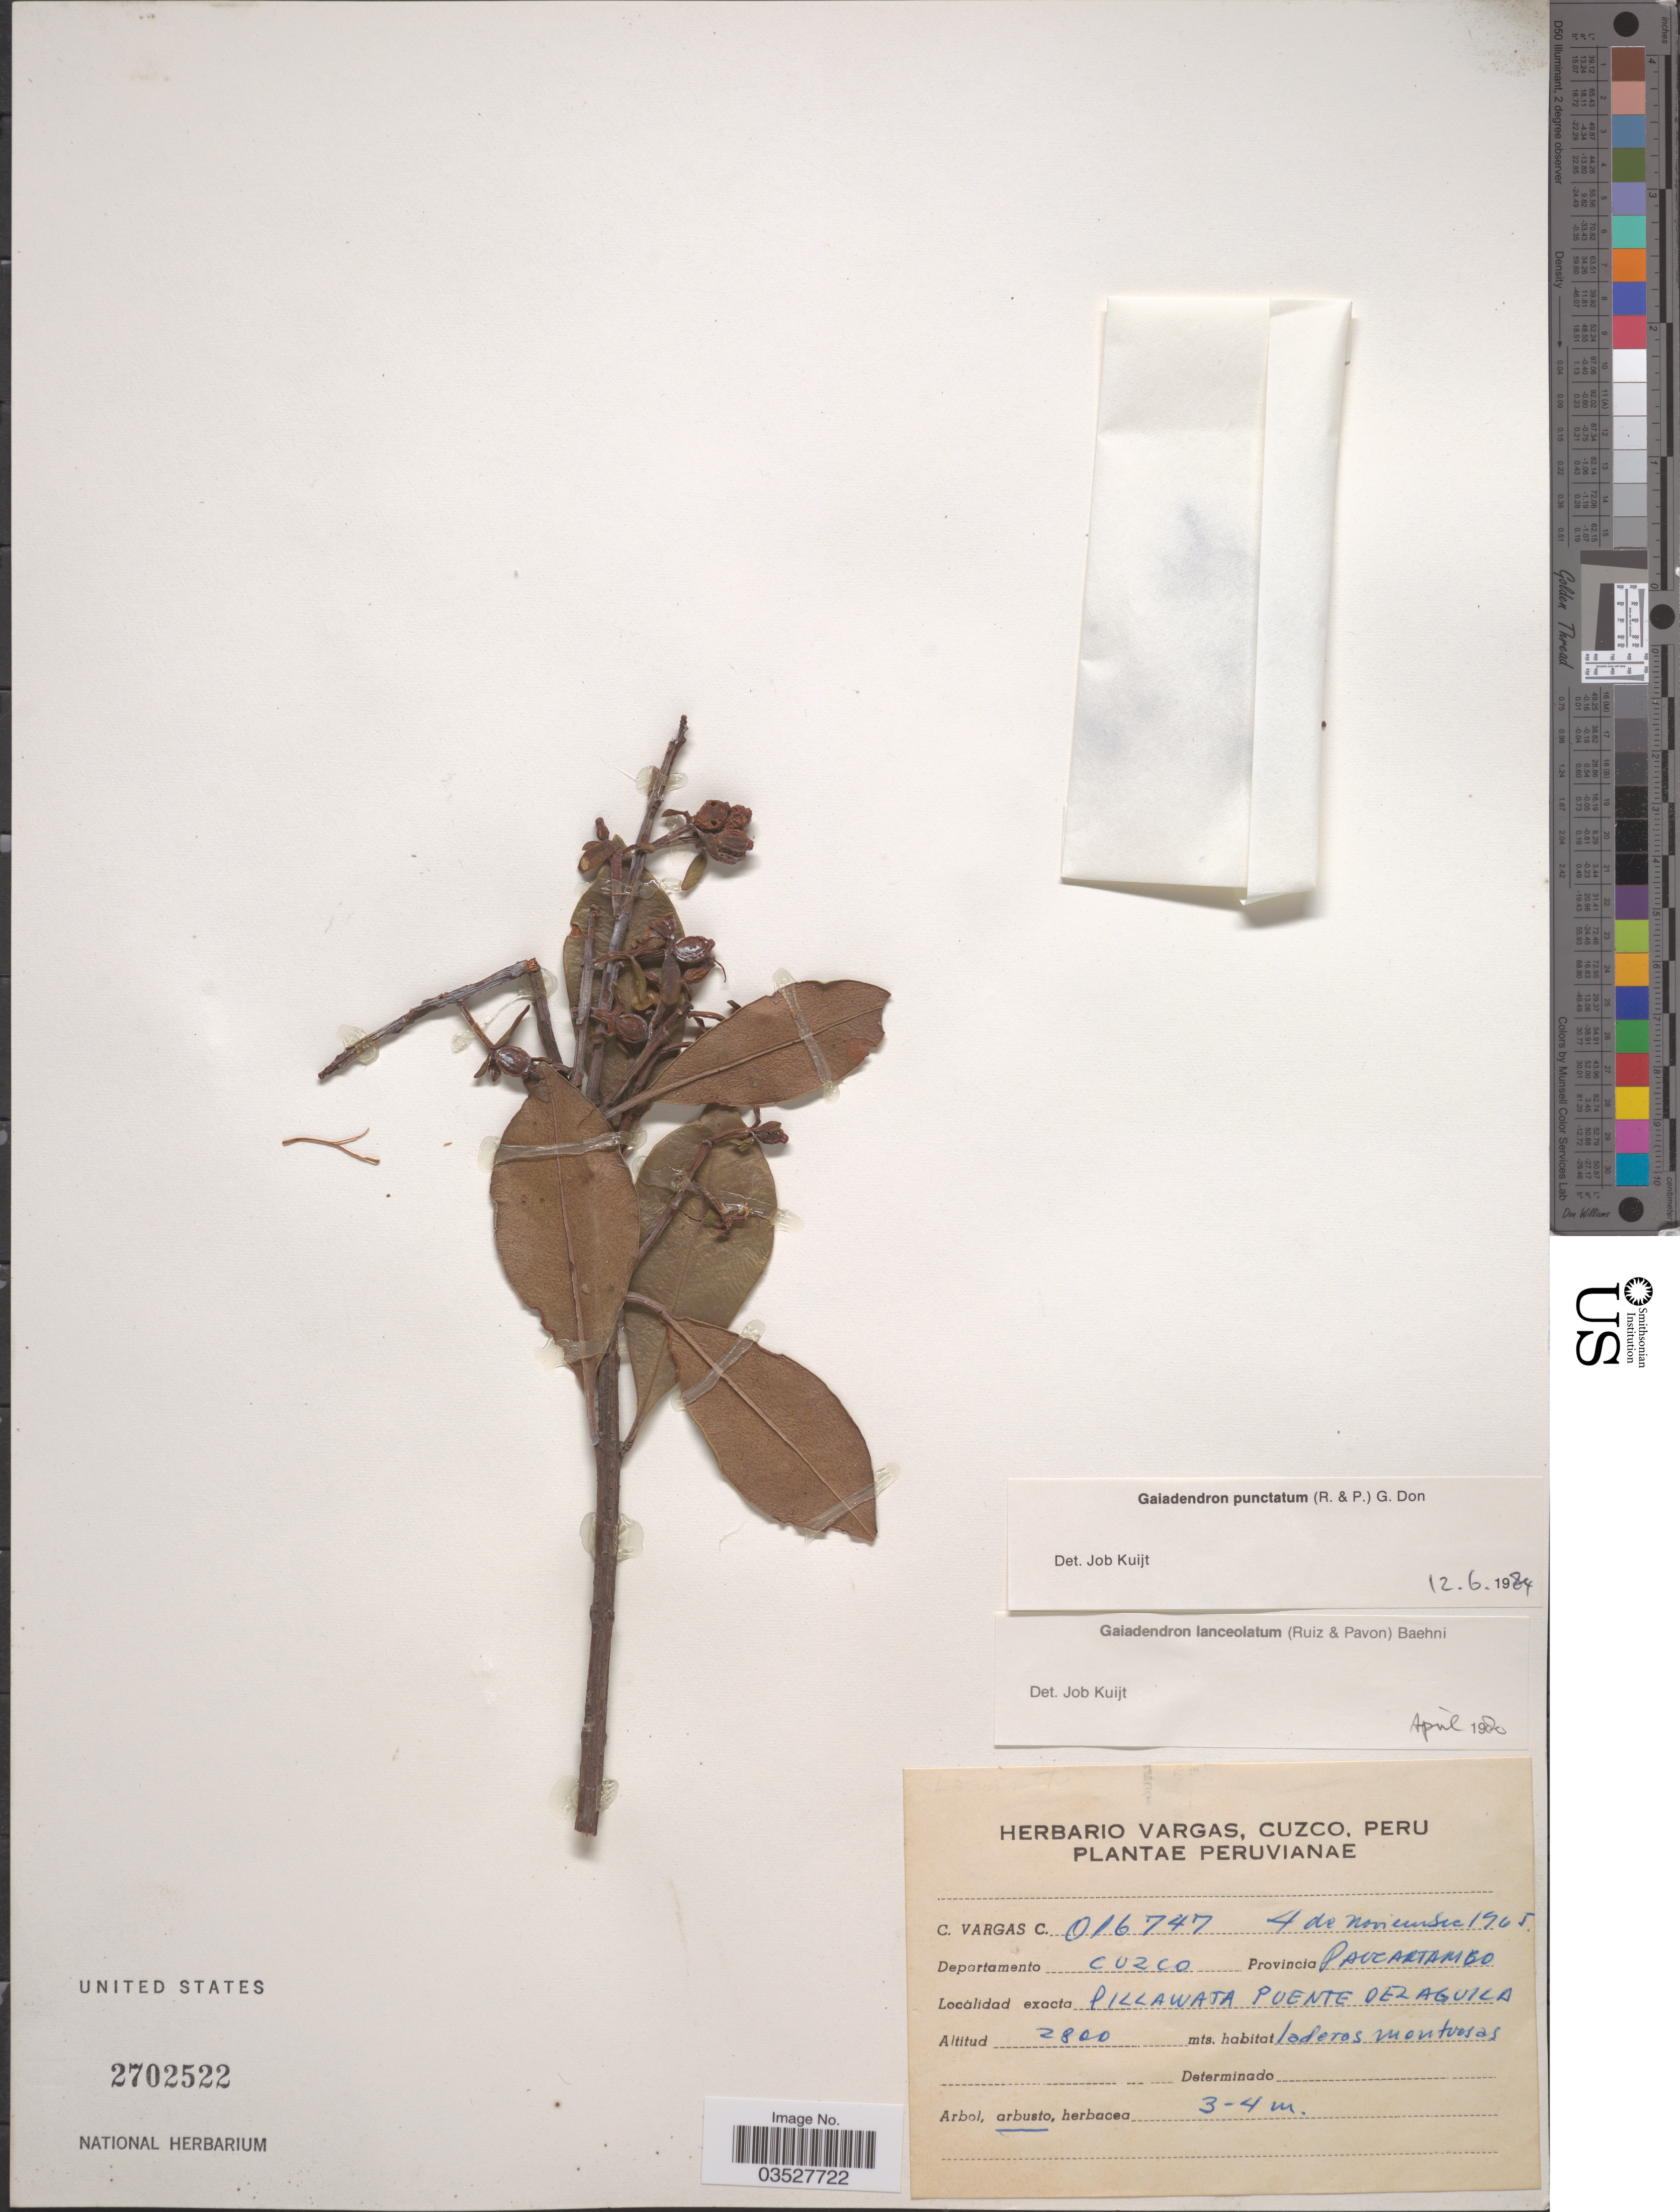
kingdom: Plantae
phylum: Tracheophyta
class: Magnoliopsida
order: Santalales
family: Loranthaceae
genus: Gaiadendron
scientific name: Gaiadendron punctatum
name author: (Ruiz & Pav.) G. Don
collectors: C. Vargas Calderón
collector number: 016747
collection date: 1965-11-04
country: Peru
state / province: Cusco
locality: Departamento Cuzco. Provincia Paucartambo. Pillawata Puente del Aguila.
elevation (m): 2800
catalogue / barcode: US 2702522